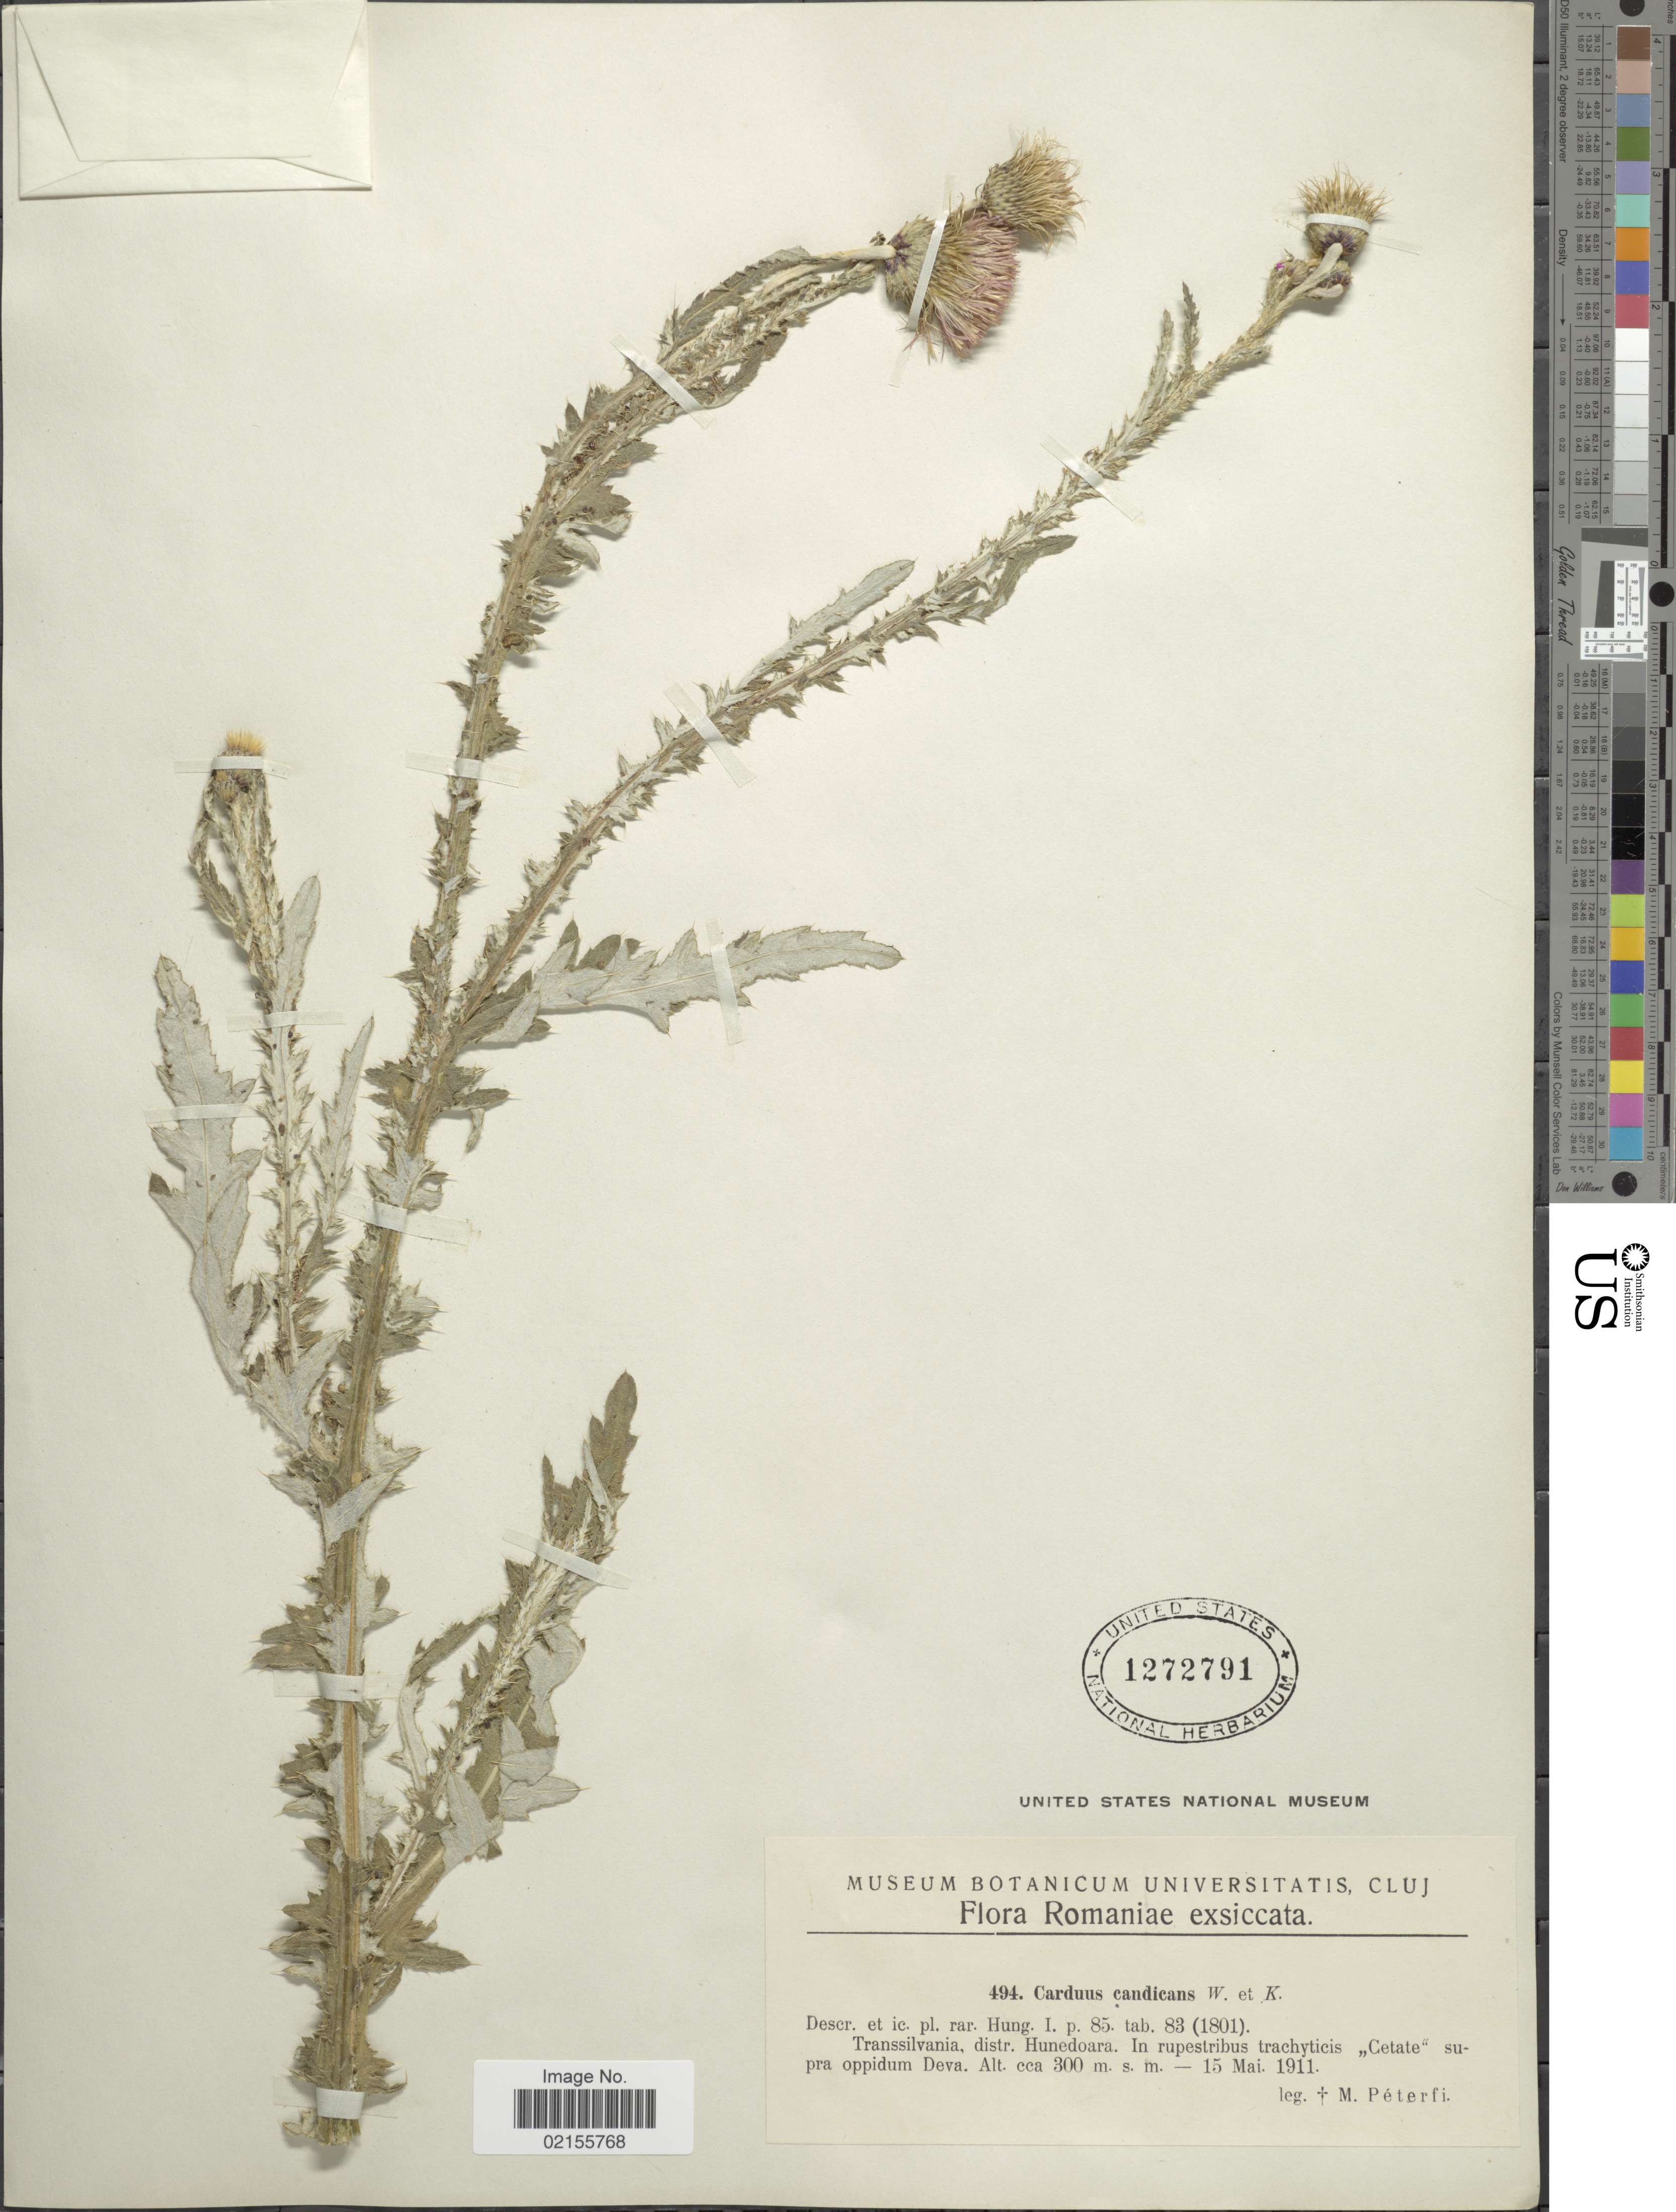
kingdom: Plantae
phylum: Tracheophyta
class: Magnoliopsida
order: Asterales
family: Asteraceae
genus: Carduus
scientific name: Carduus candicans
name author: Waldst. & Kit.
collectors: M. Péterfi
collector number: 494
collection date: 1911-05-15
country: Romania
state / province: Hunedoara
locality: Transsilvania, distr. Hunedoara. In rupibus trachyticis ,,Cetate' supra oppidum Deva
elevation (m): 300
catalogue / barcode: US 1272791